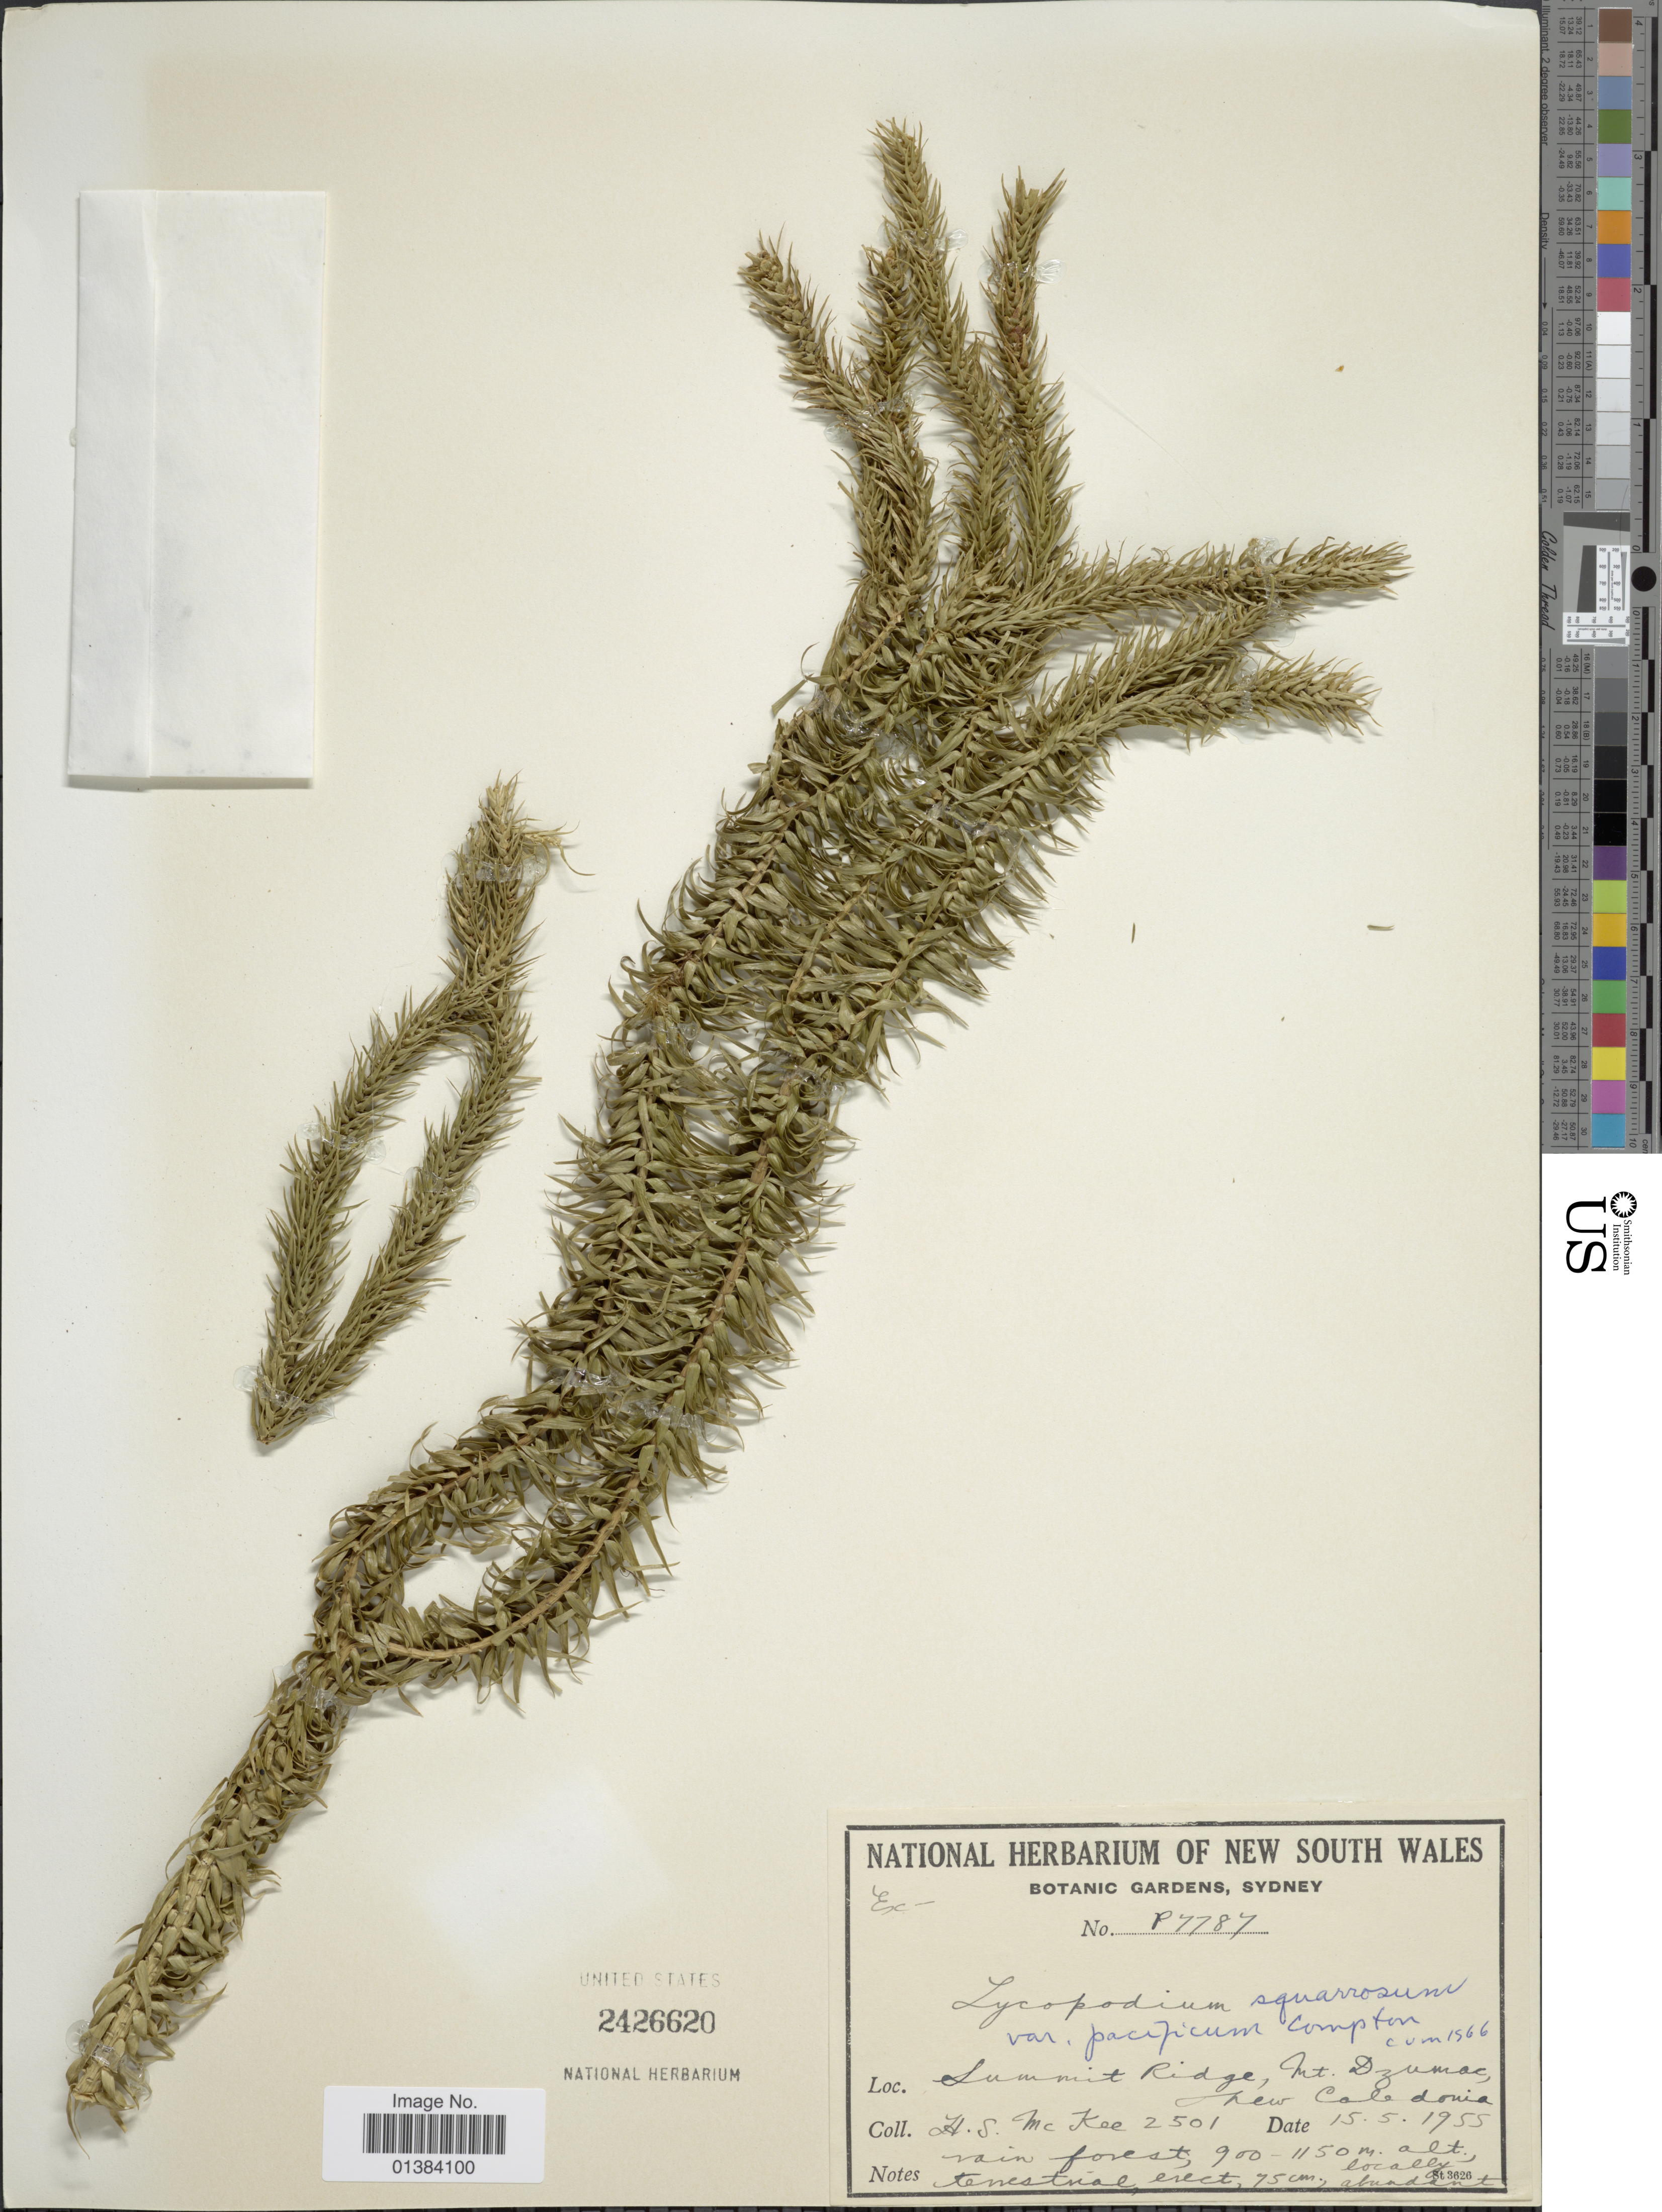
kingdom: Plantae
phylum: Tracheophyta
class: Lycopodiopsida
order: Lycopodiales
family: Lycopodiaceae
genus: Phlegmariurus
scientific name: Phlegmariurus squarrosus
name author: (G. Forst.) Á. Löve & D. Löve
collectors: H. S. McKee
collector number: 2501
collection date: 1955-05-15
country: New Caledonia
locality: Summit Ridge, Mt. Dzumac. [interpreted]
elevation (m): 900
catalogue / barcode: US 2426620